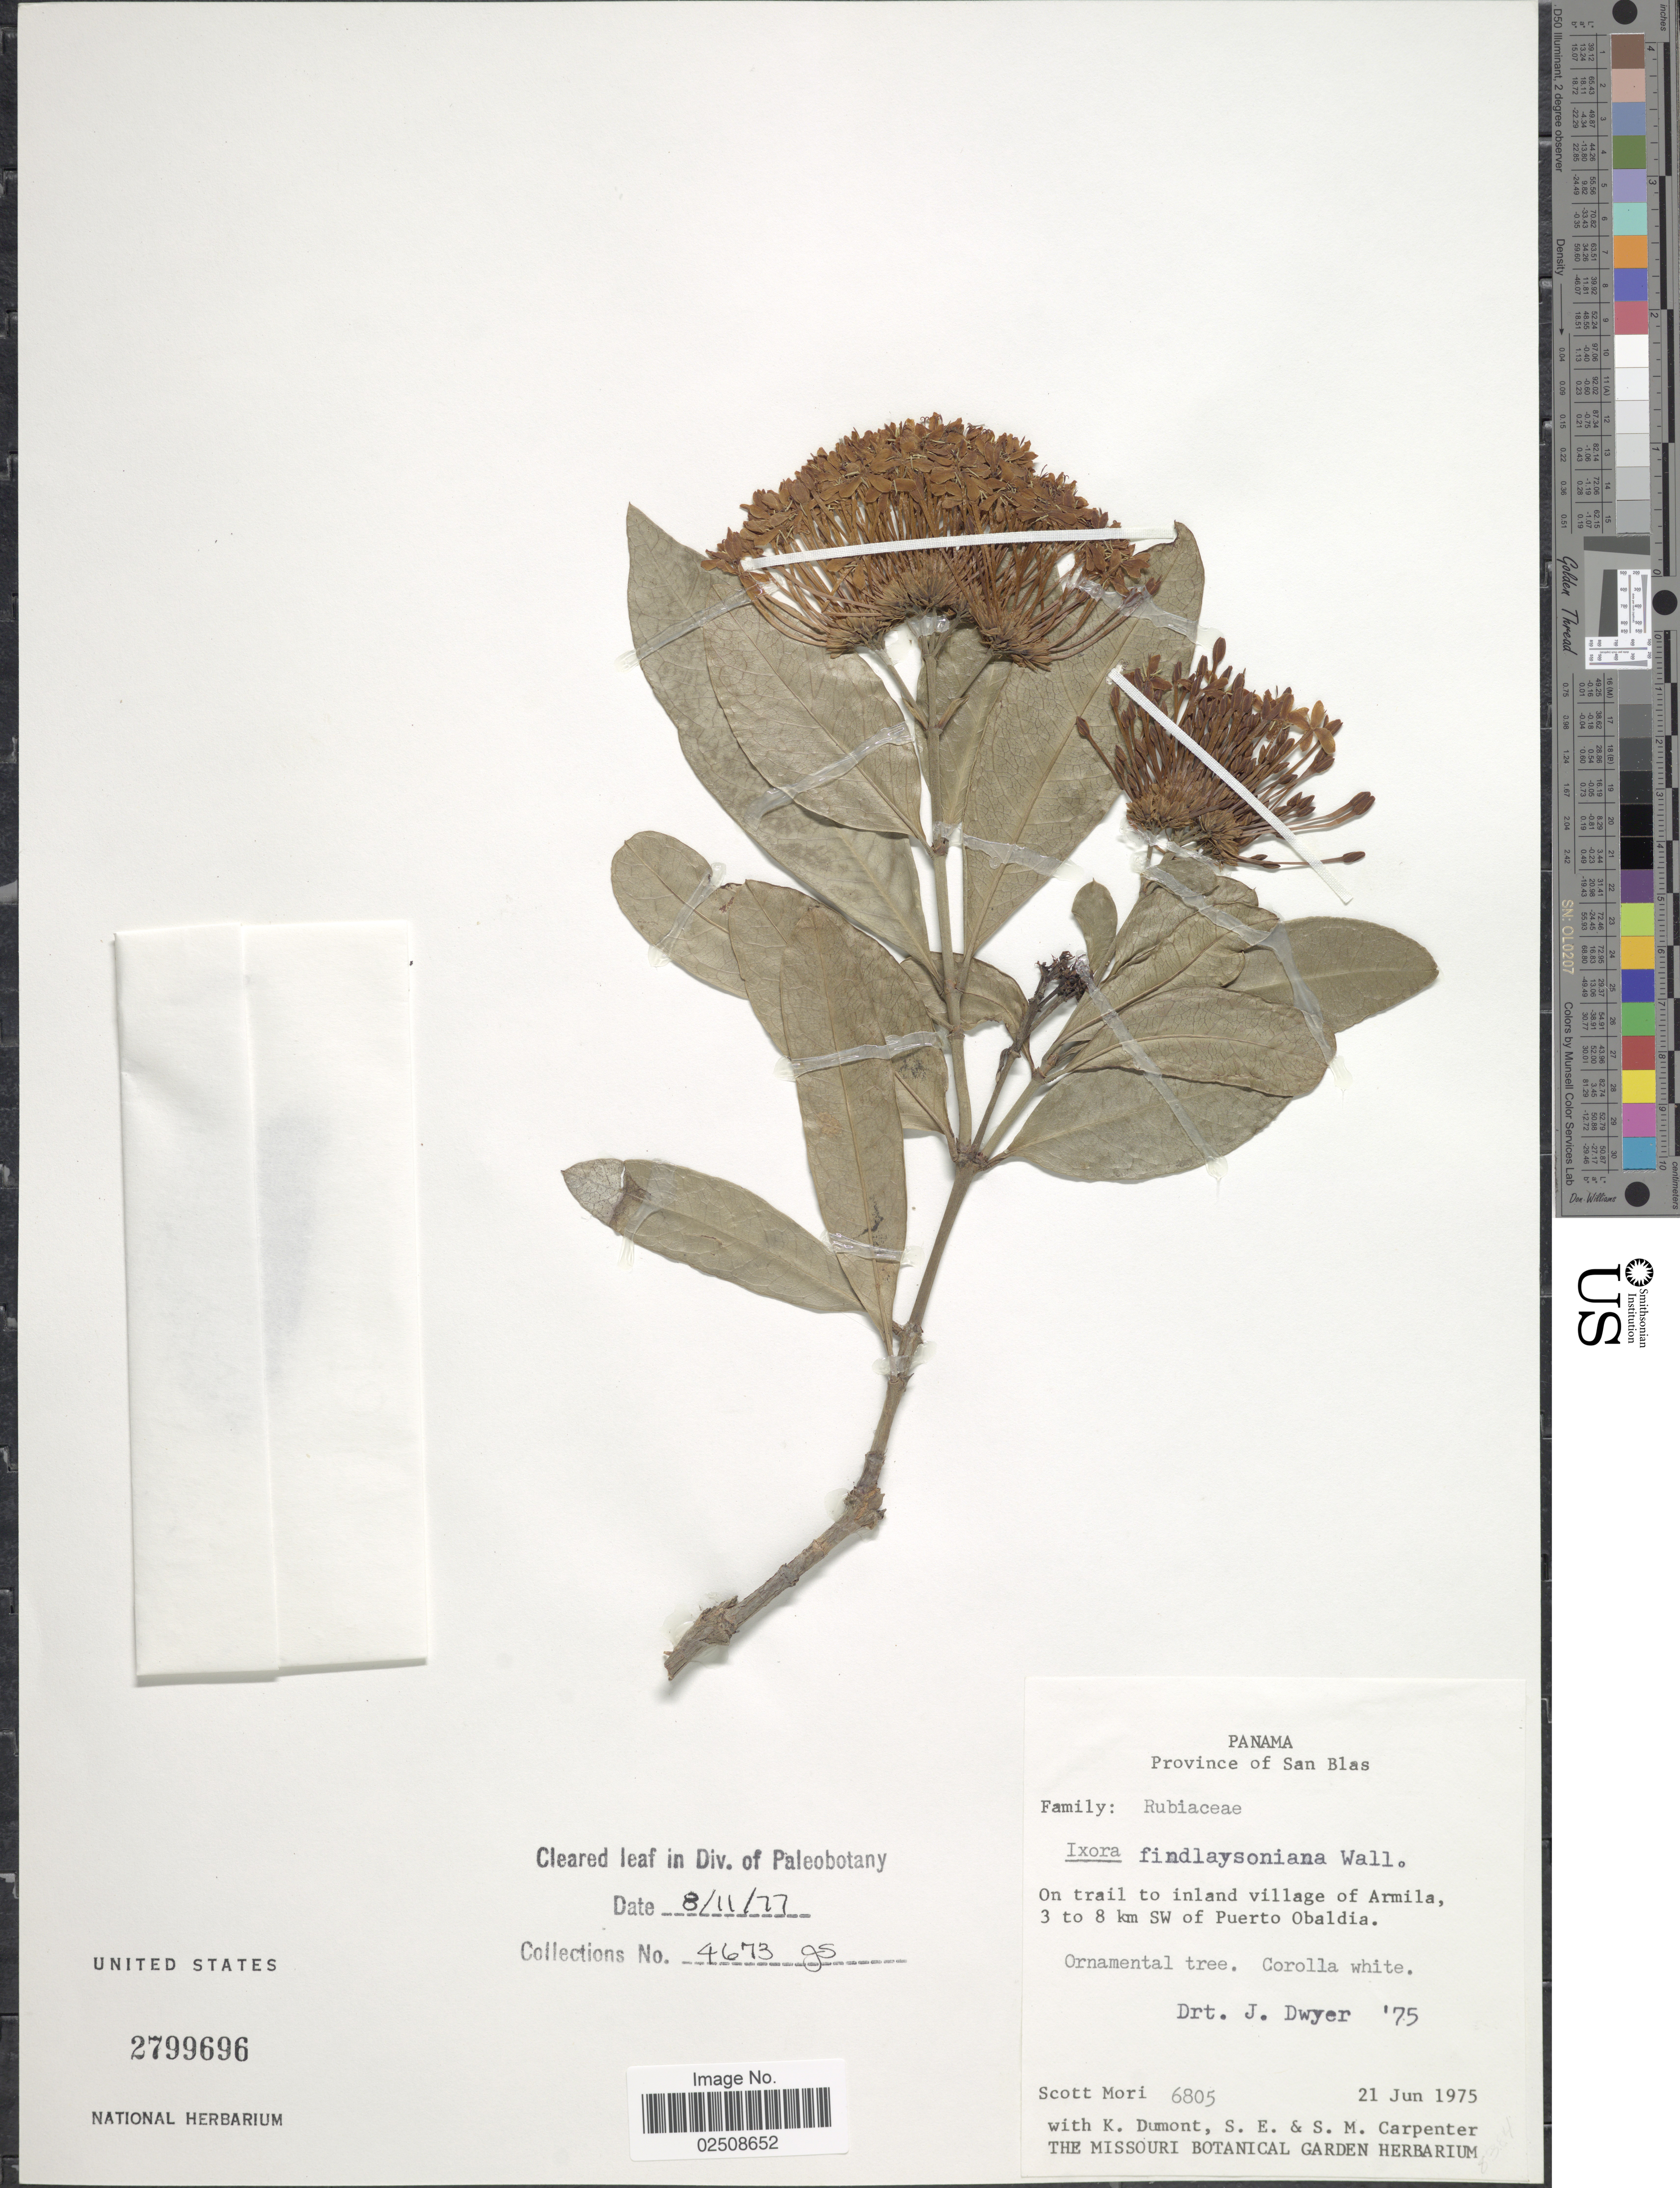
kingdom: Plantae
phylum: Tracheophyta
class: Magnoliopsida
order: Gentianales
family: Rubiaceae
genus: Ixora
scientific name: Ixora finlaysoniana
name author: Wall. ex G. Don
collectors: S. Mori, K. P. Dumont, S. Carpenter & S. Carpenter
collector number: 6805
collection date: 1975-06-21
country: Panama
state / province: Kuna Yala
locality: Province of San Blas. On trail to inland village of Armila, 3 to 8 km SW of Puerto Obaldia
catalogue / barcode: US 2799696